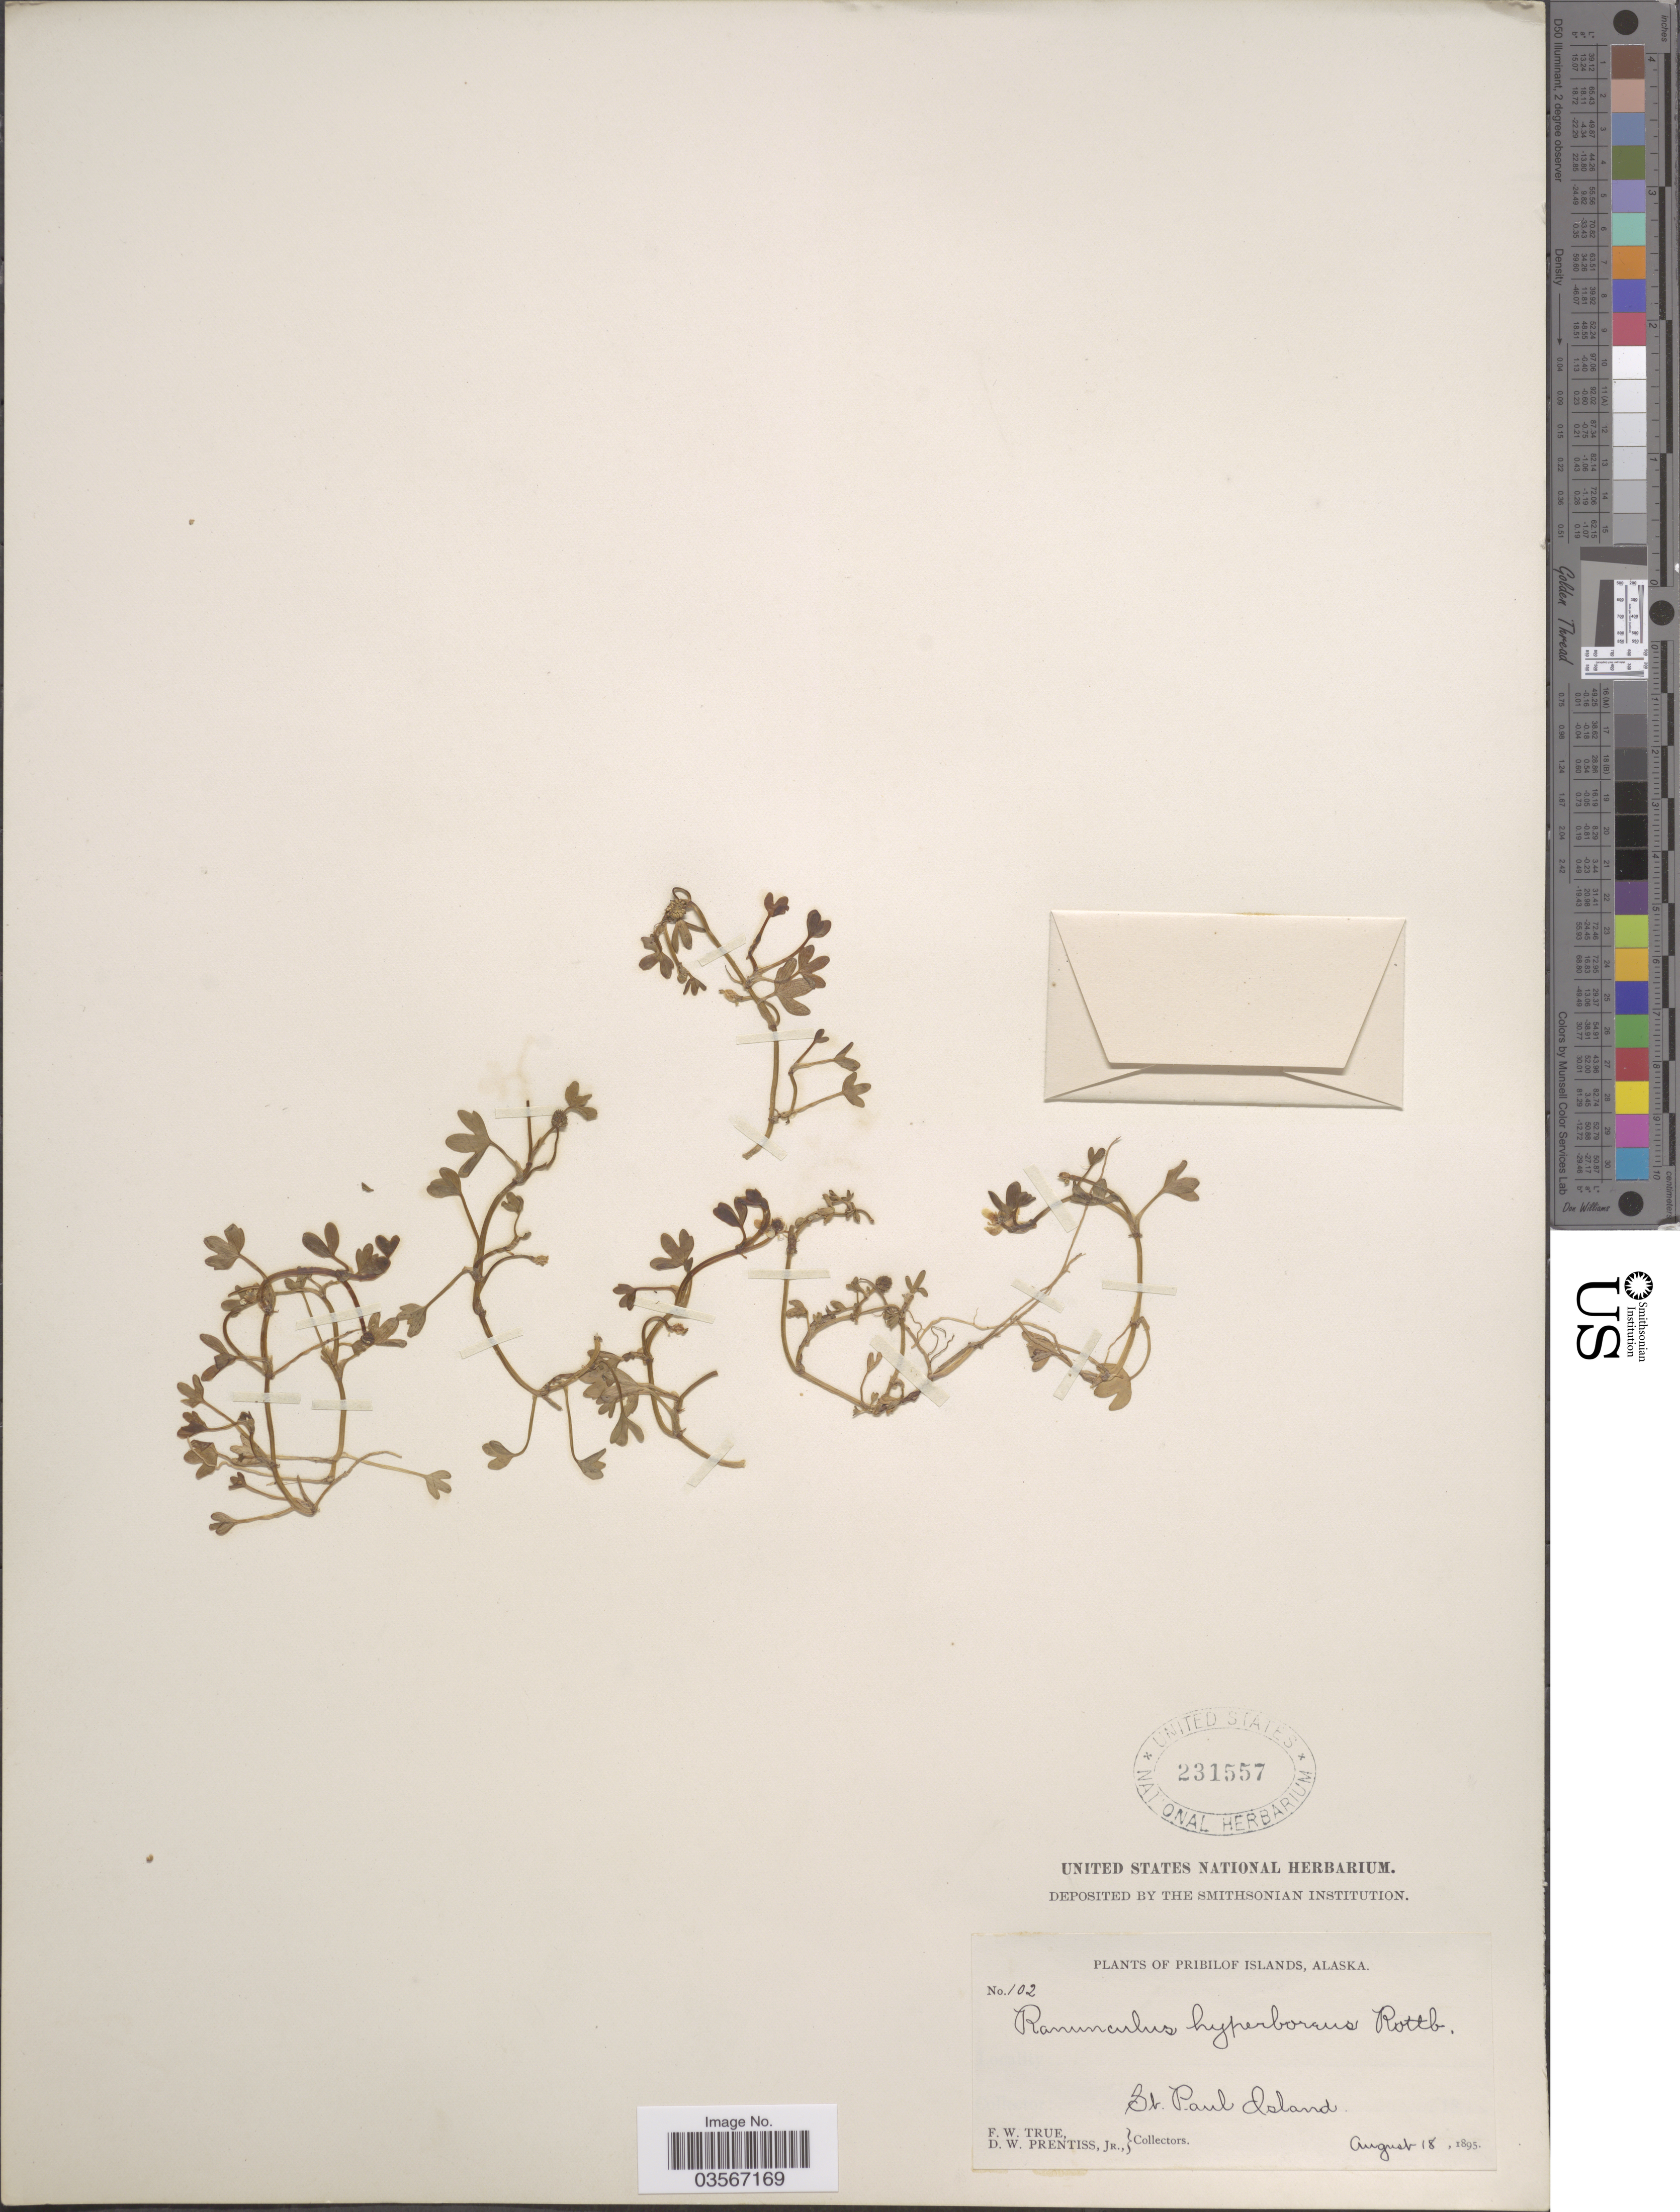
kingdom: Plantae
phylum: Tracheophyta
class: Magnoliopsida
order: Ranunculales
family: Ranunculaceae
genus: Ranunculus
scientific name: Ranunculus hyperboreus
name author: Rottb.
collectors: F. True & D. Prentiss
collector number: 102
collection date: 1895-08-18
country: United States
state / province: Alaska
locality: Pribilof Islands. St. Paul Island.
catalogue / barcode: US 231557